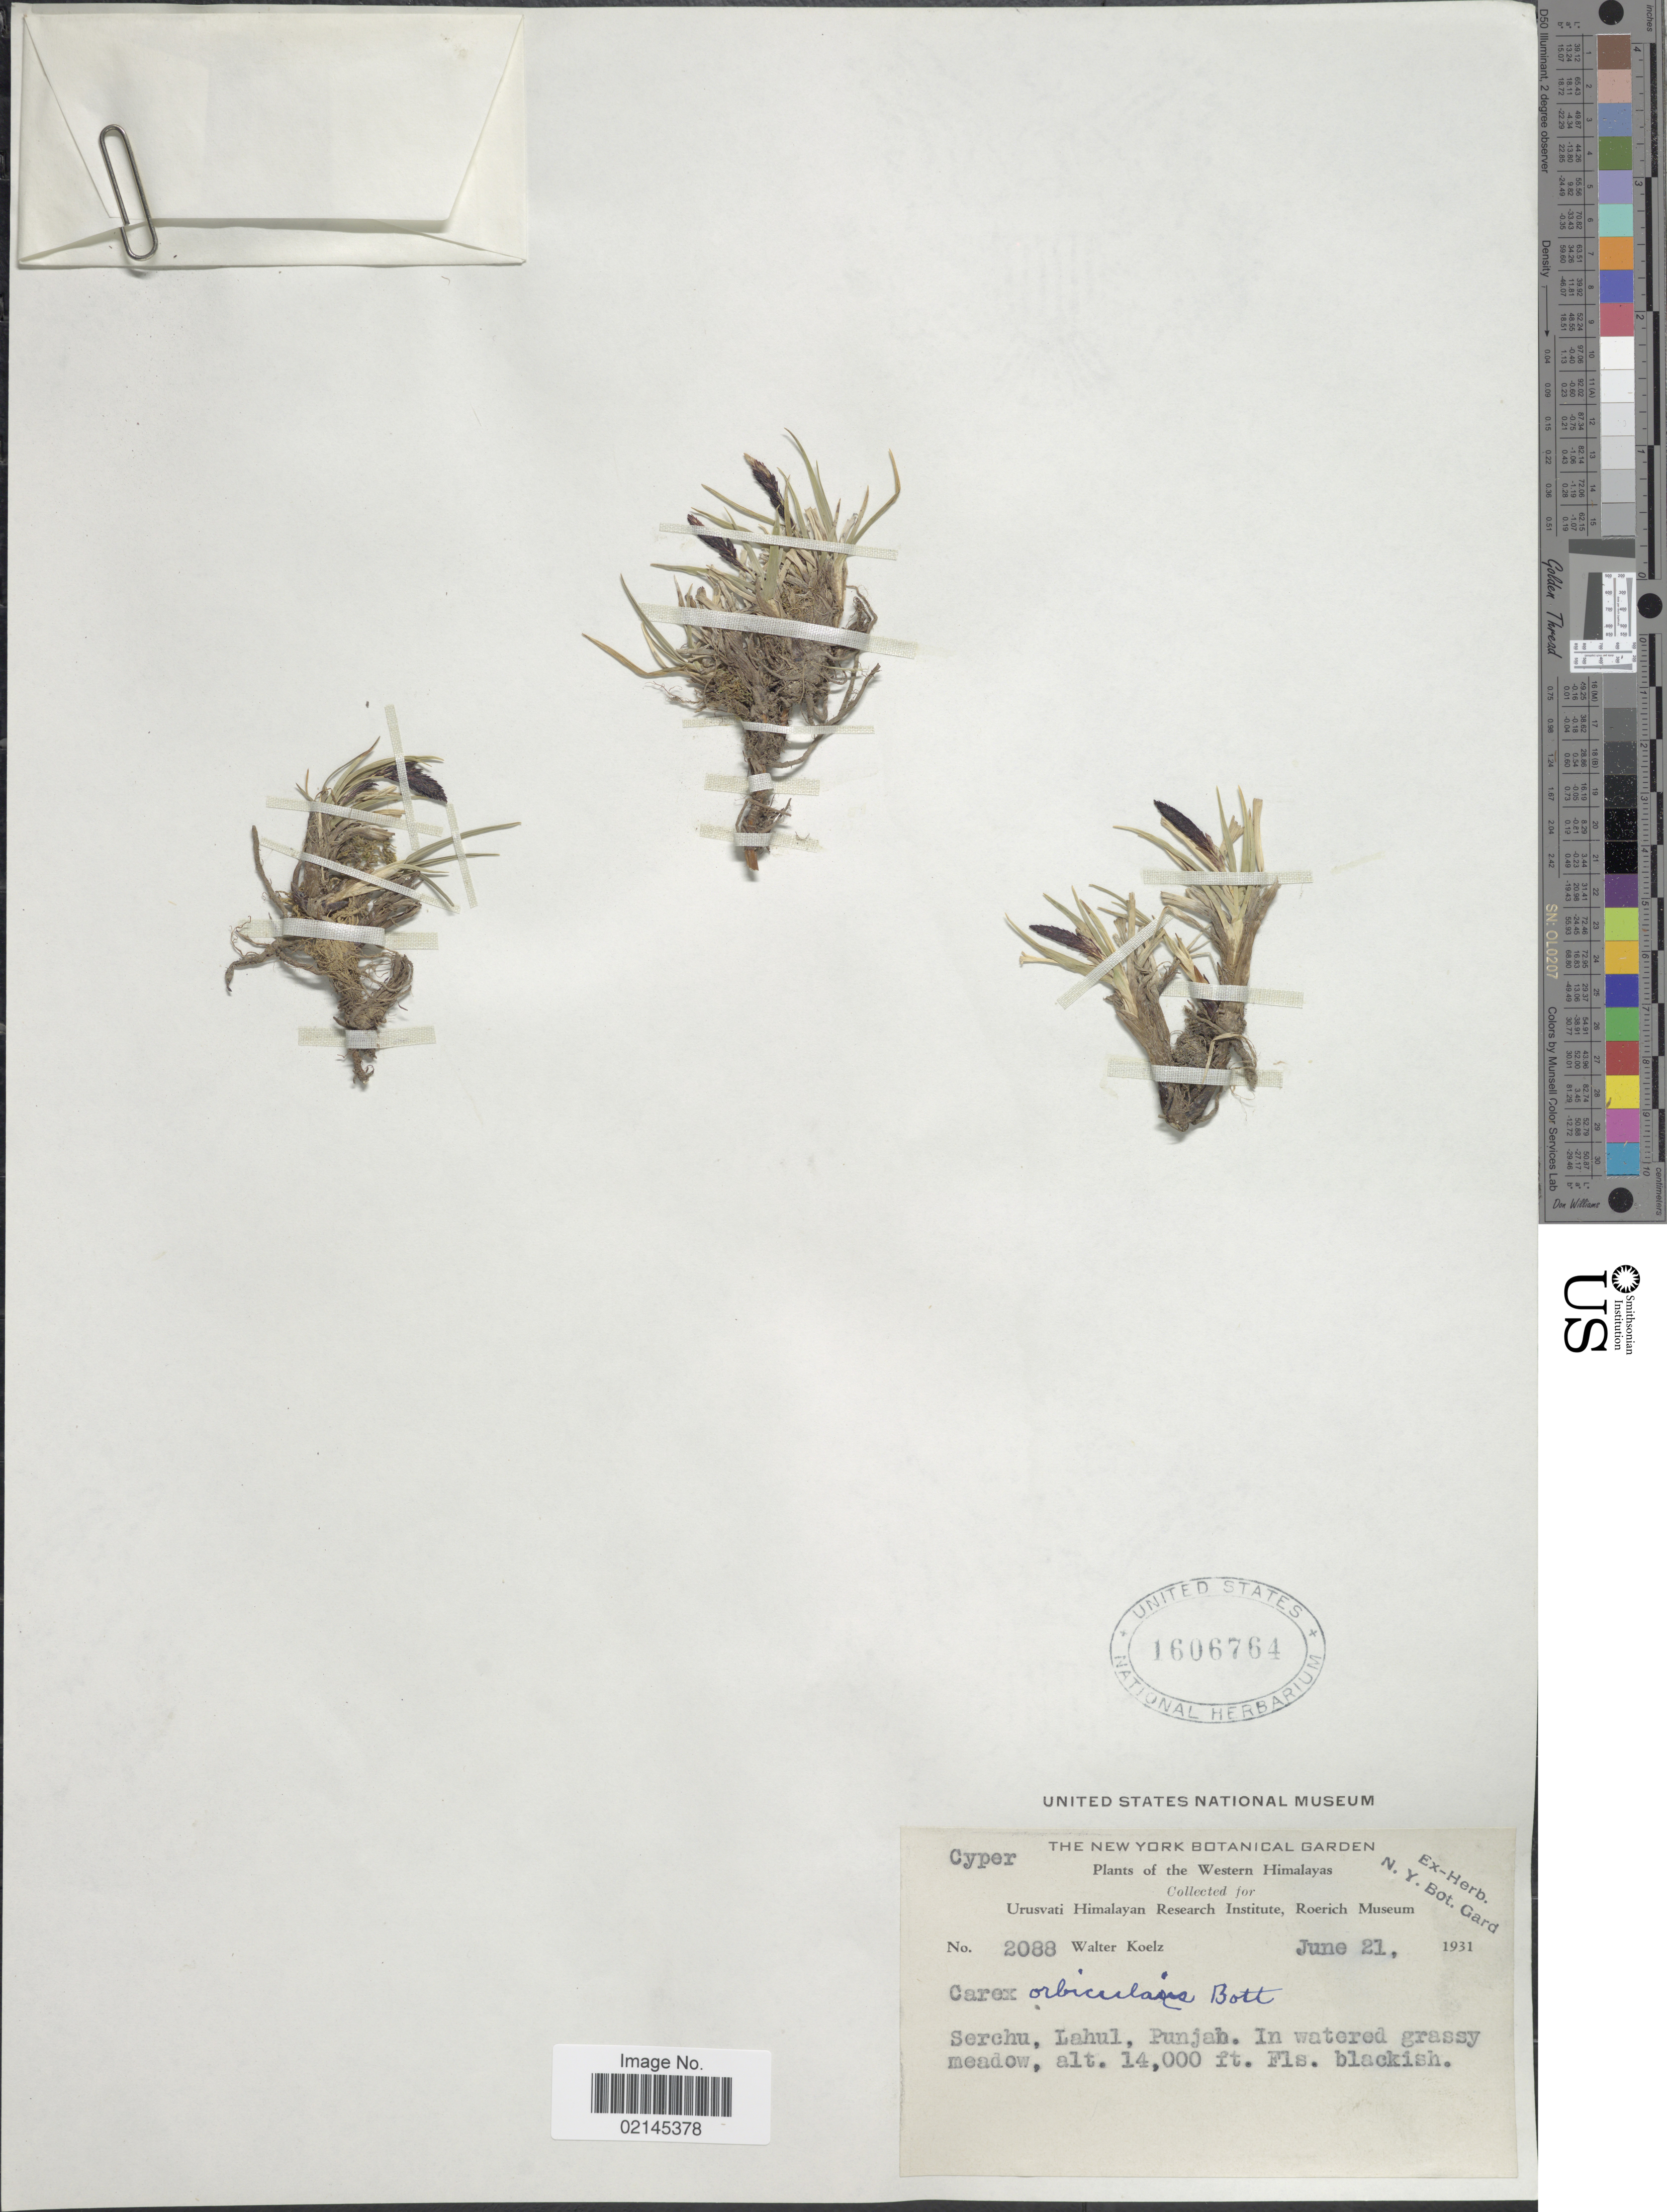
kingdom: Plantae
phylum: Tracheophyta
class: Liliopsida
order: Poales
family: Cyperaceae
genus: Carex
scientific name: Carex orbicularis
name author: Boott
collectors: W. N. Koelz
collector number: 2088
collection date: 1931-06-21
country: India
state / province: Punjab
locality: Western Himalayas, Serchu, Lahul, Punjab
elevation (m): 4267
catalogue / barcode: US 1606764